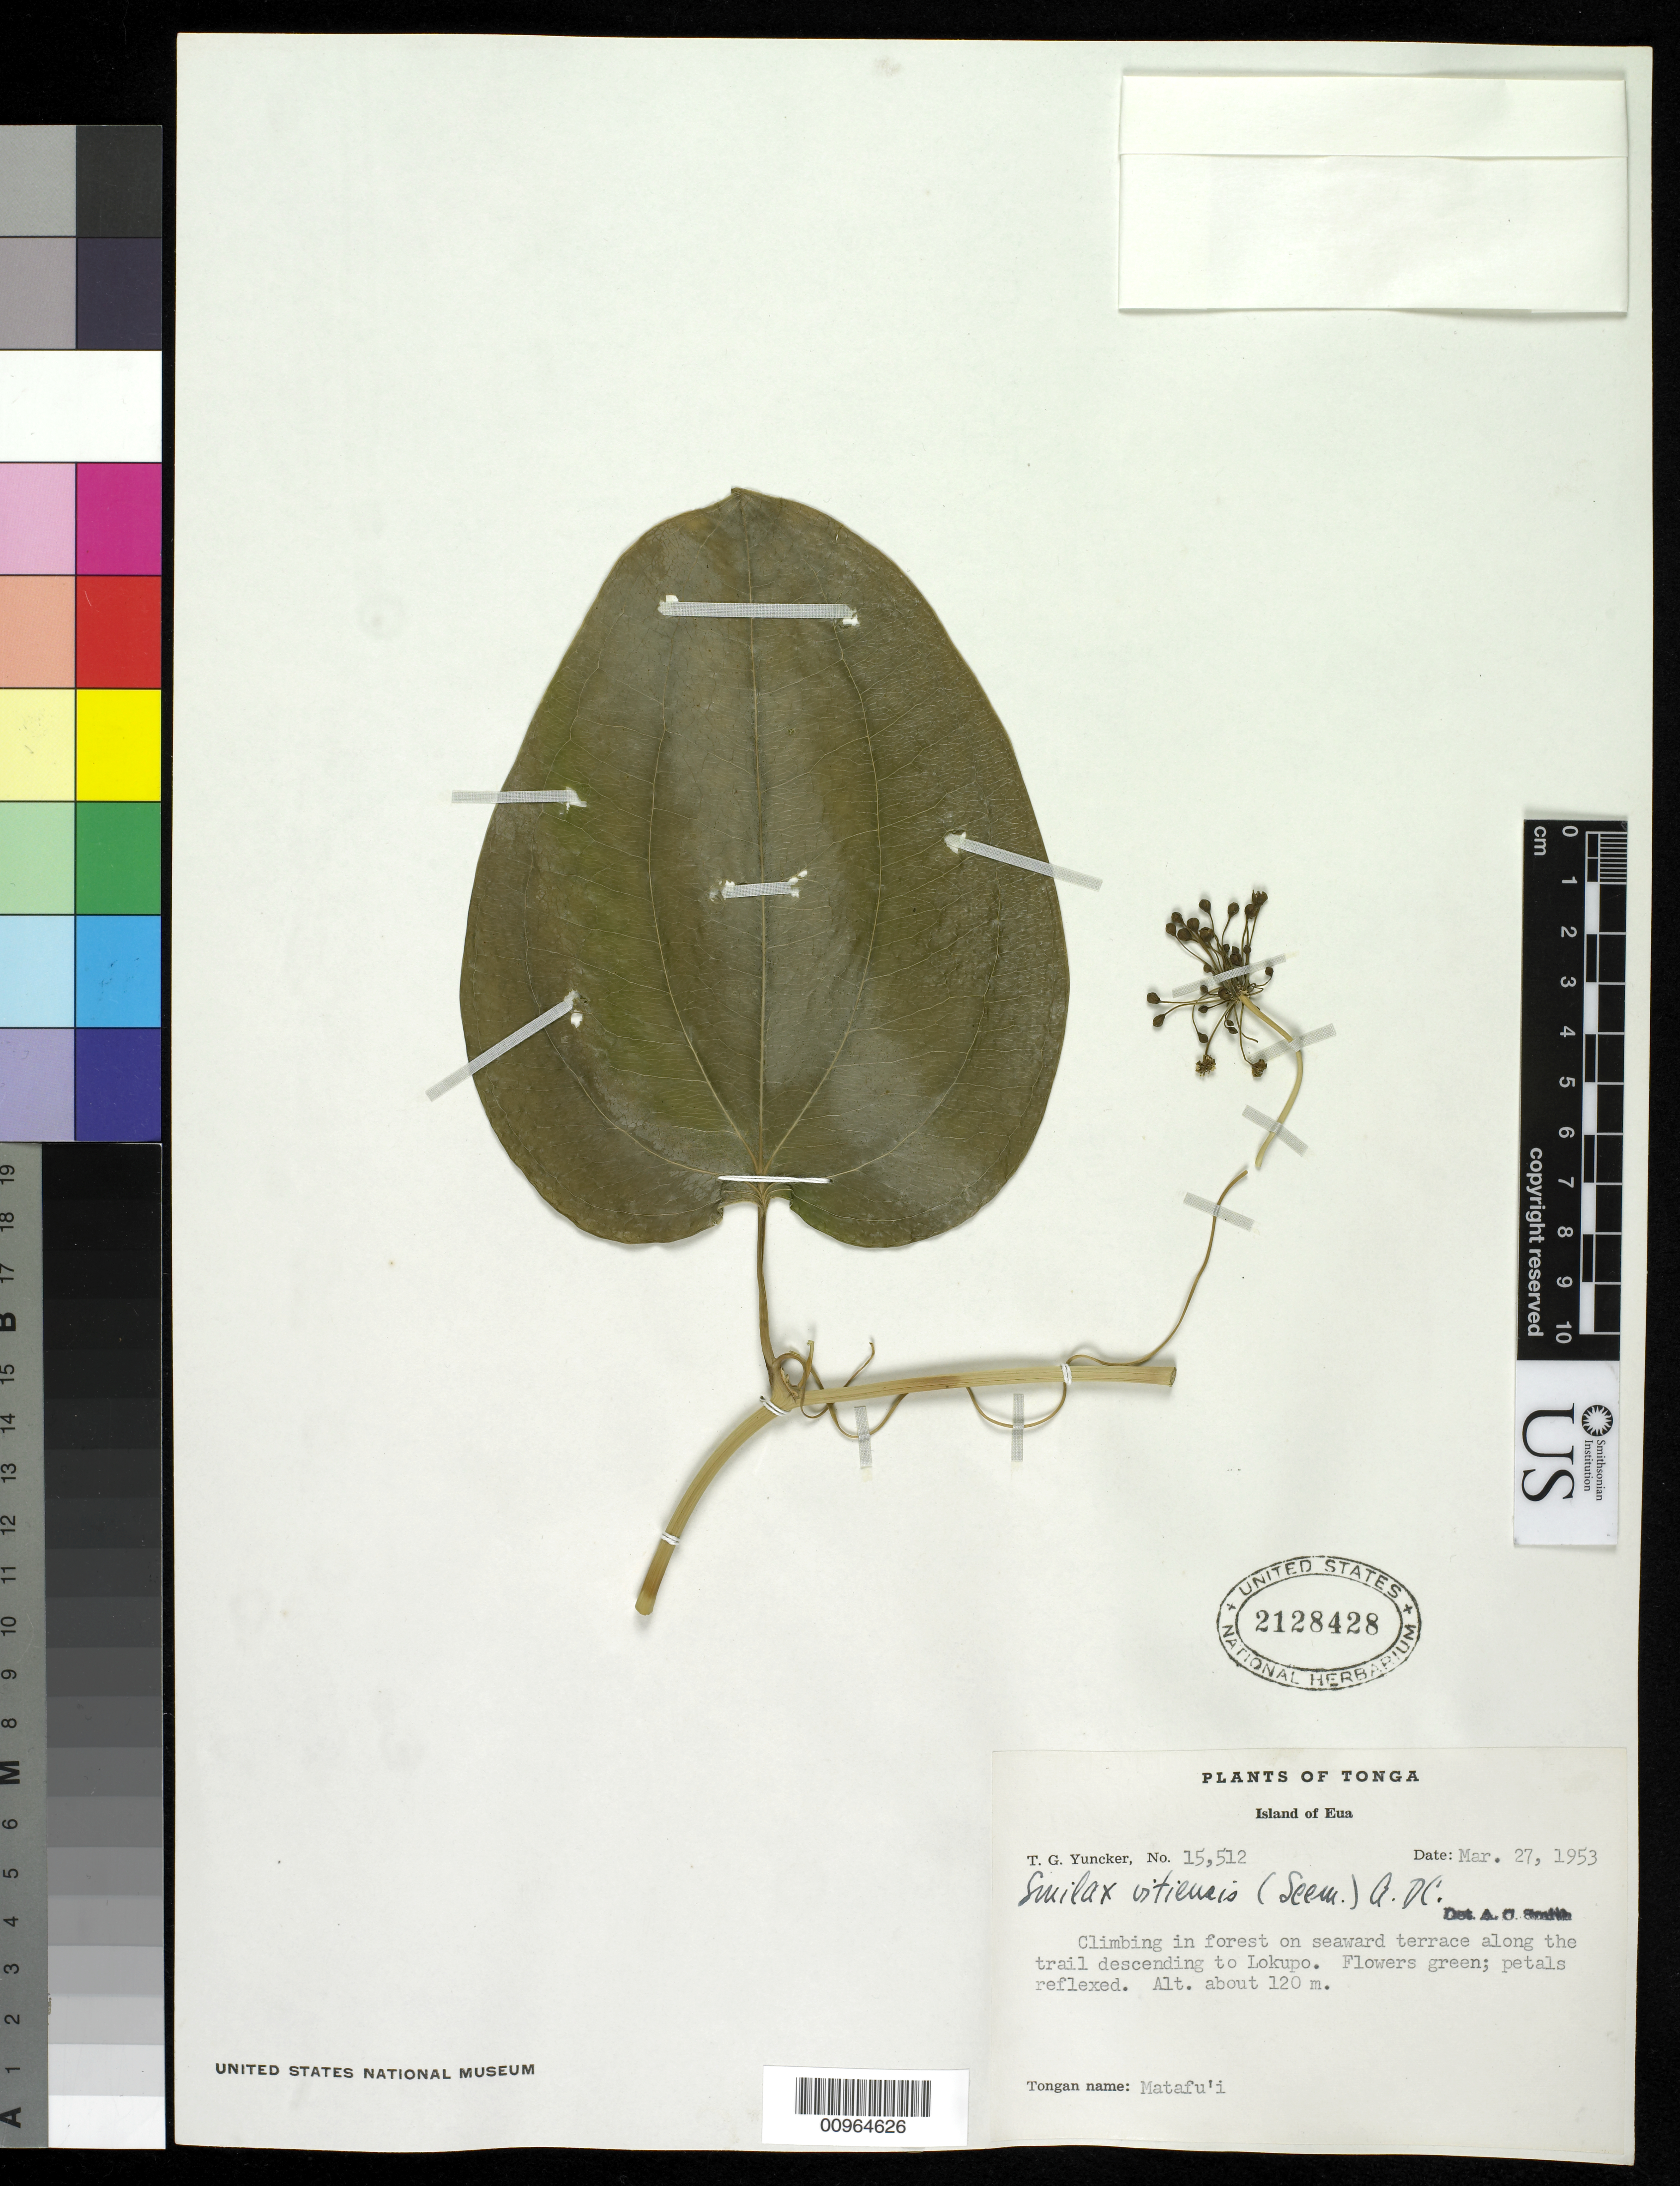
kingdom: Plantae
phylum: Tracheophyta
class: Liliopsida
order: Liliales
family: Smilacaceae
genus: Smilax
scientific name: Smilax vitiensis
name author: (Seem.) A. DC.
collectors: T. G. Yuncker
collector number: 15512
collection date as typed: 27 Mar 1953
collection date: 1953-03-27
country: Tonga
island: Eua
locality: Seaward terrace along the trail descending to Lokupo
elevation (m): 120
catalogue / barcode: US 2128428